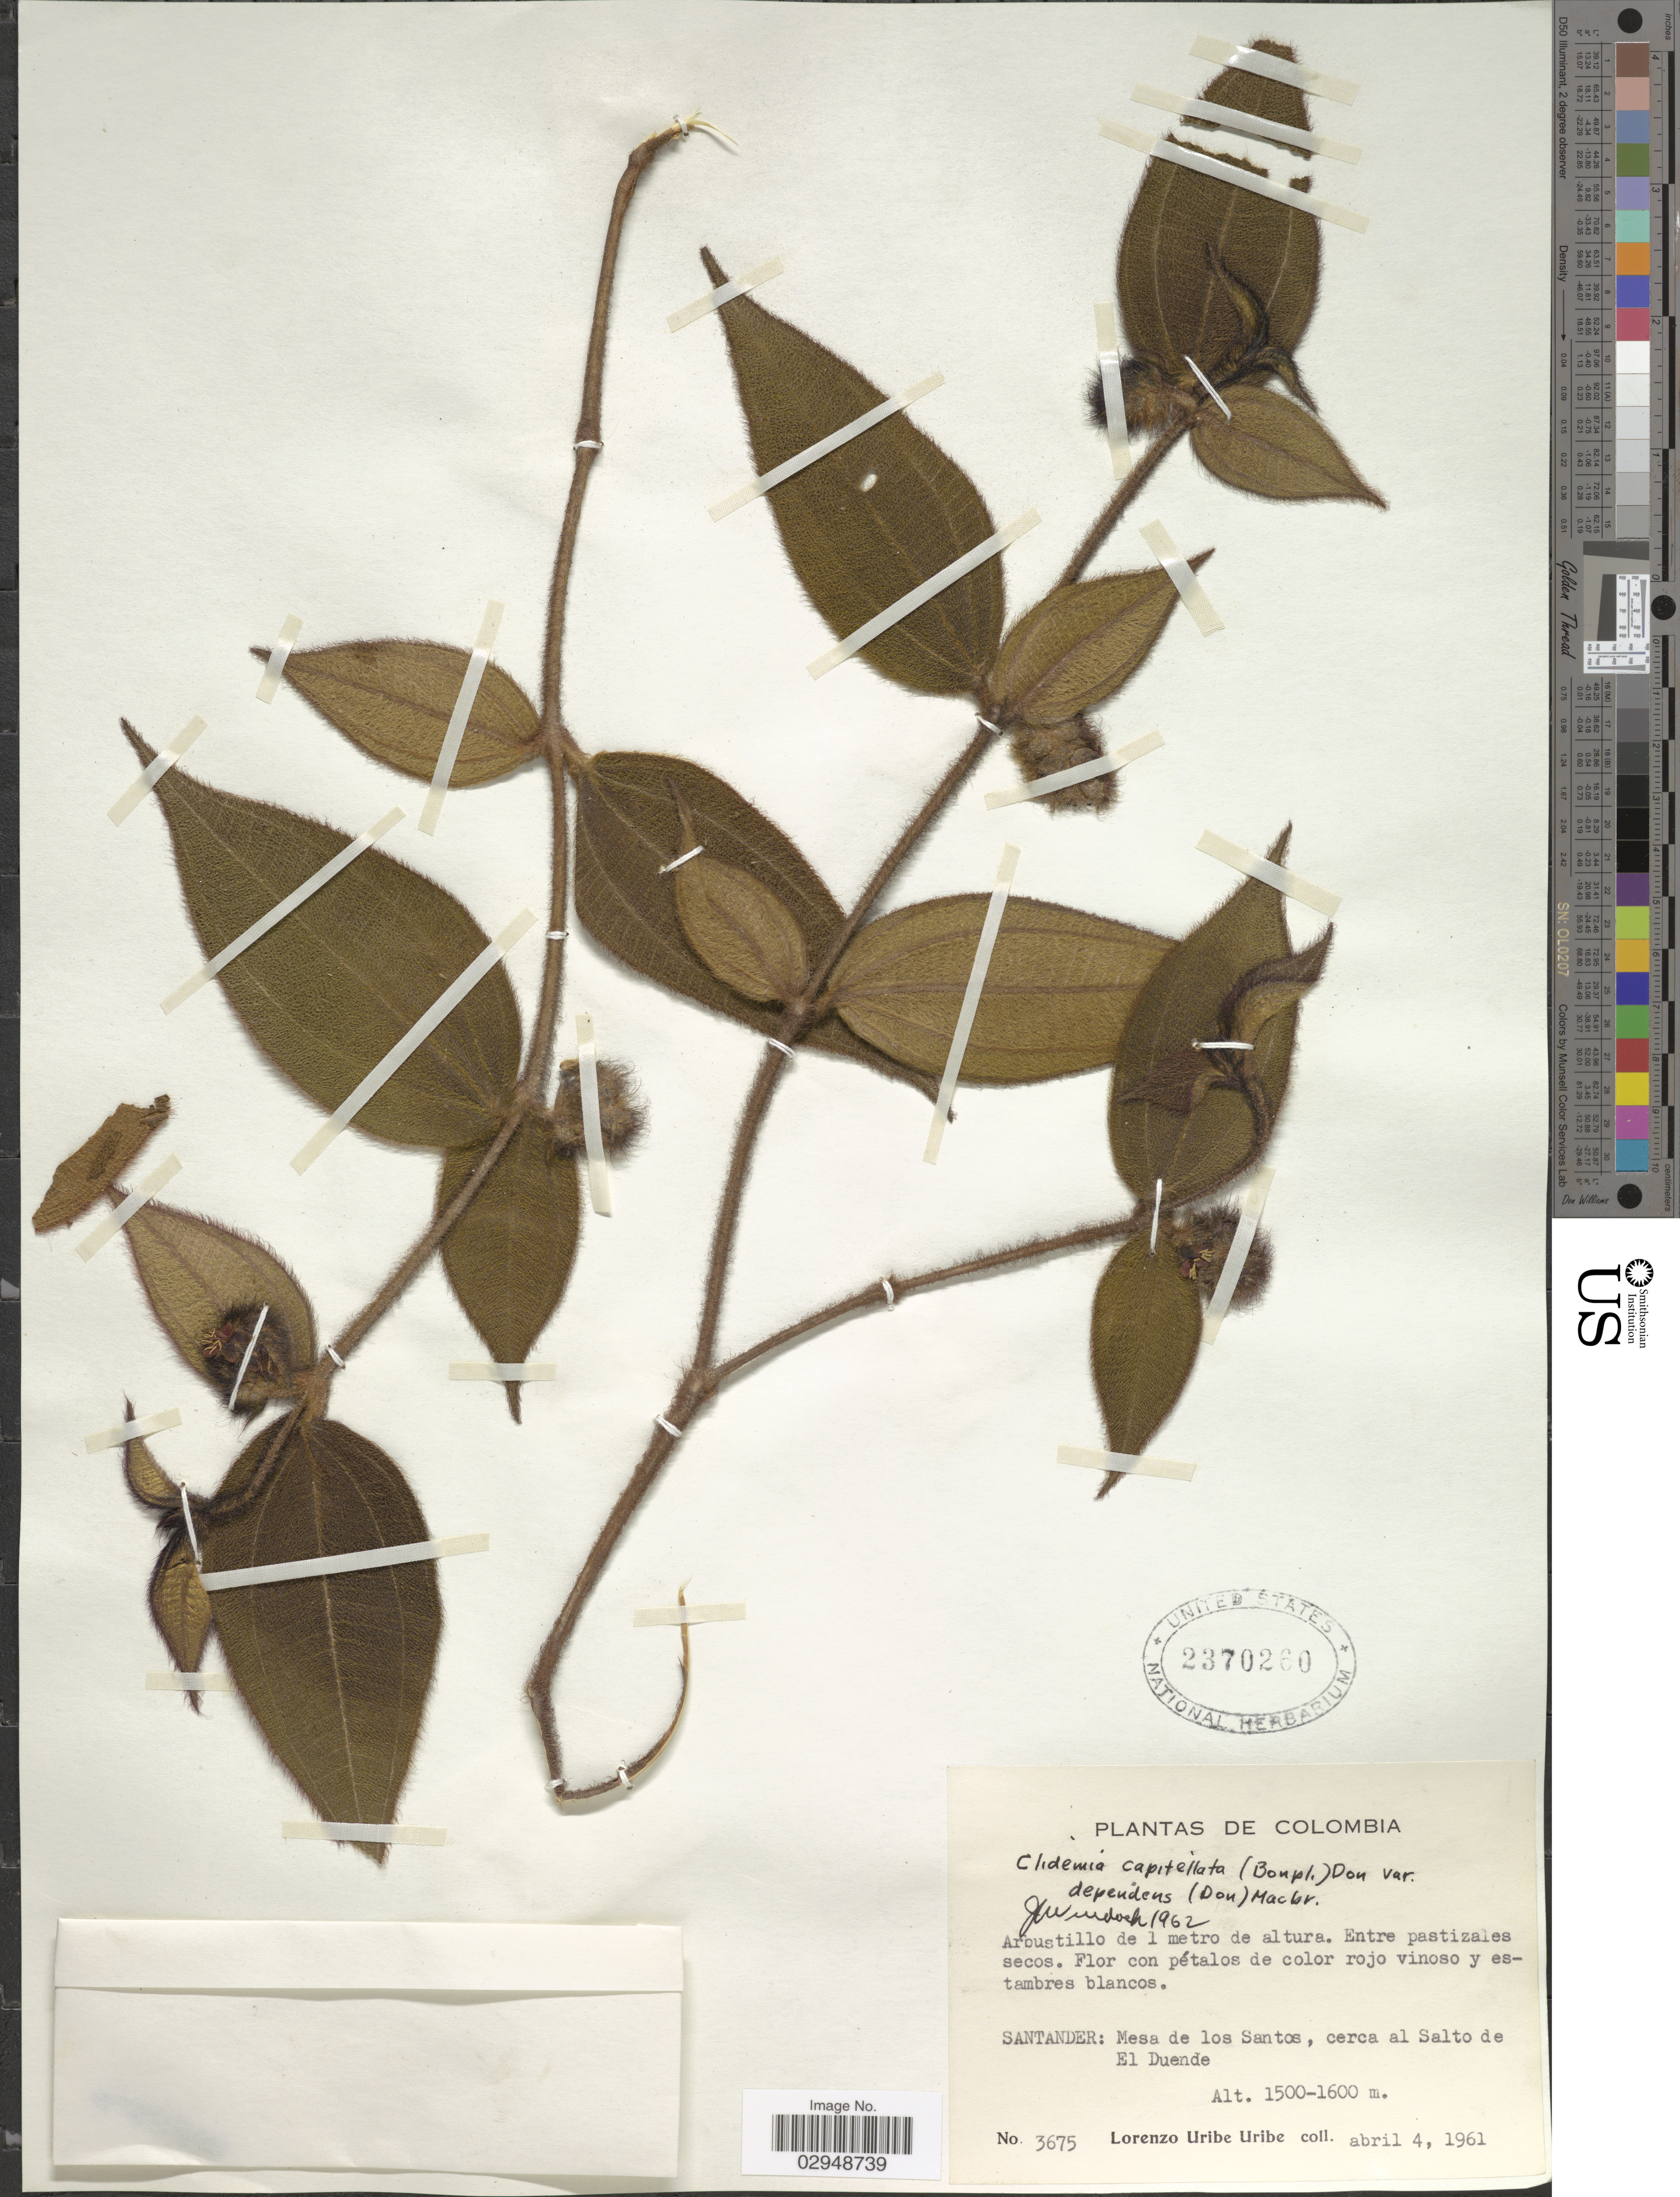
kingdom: Plantae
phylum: Tracheophyta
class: Magnoliopsida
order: Myrtales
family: Melastomataceae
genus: Clidemia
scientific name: Clidemia capitellata var. dependens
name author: (Pav. & D. Don) J.F. Macbr.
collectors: L. Uribe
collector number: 3675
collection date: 1961-04-04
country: Colombia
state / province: Santander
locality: Santander: Mesa de los Santos, cerca al Salto de El Duende.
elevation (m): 1500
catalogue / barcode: US 2370260